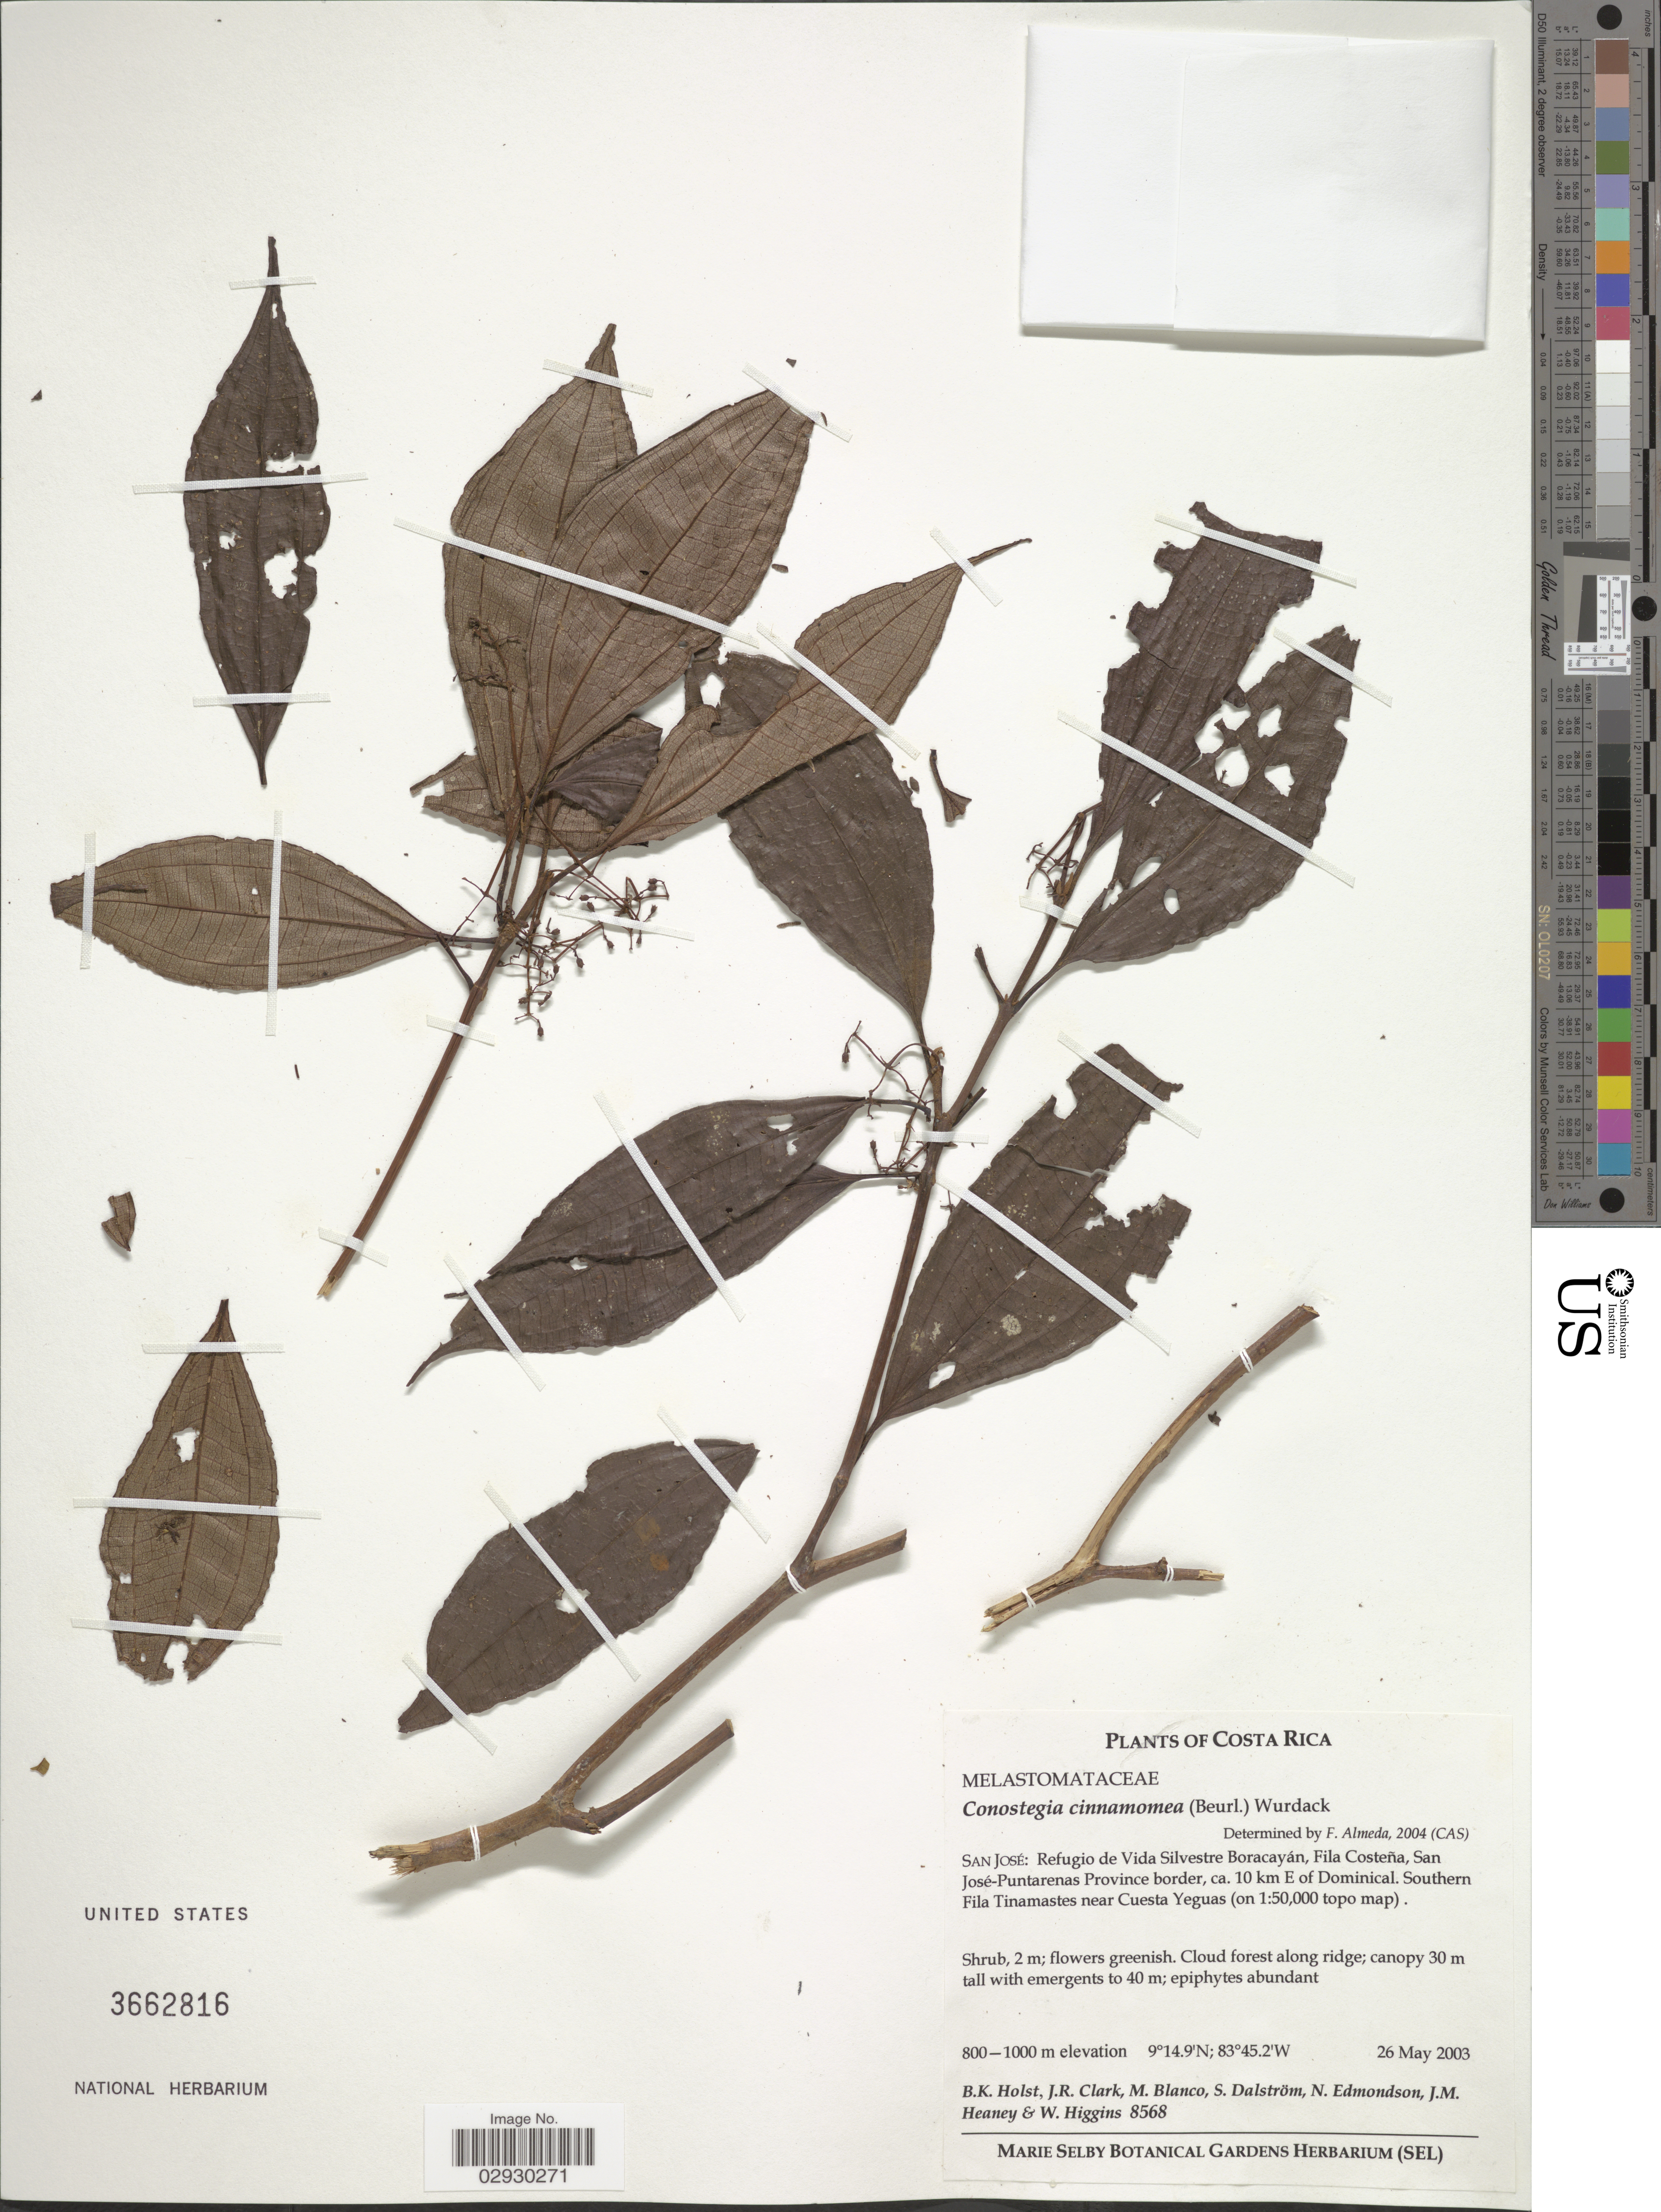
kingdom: Plantae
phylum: Tracheophyta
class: Magnoliopsida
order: Myrtales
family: Melastomataceae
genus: Conostegia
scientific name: Conostegia cinnamomea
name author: (Beurl.) Cogn.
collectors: B. Holst, J. R. Clark, M. Blanco, S. Dalström & et al.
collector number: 8568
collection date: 2003-05-26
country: Costa Rica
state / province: San José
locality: San José: Refugio de Vida Silvestre Boracayán, Fila Costeña, San José-Puntarenas Province border, ca. 10 km E of Dominical. Southern Fila Tinamastes near Cuesta Yeguas.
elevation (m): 800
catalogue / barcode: US 3662816